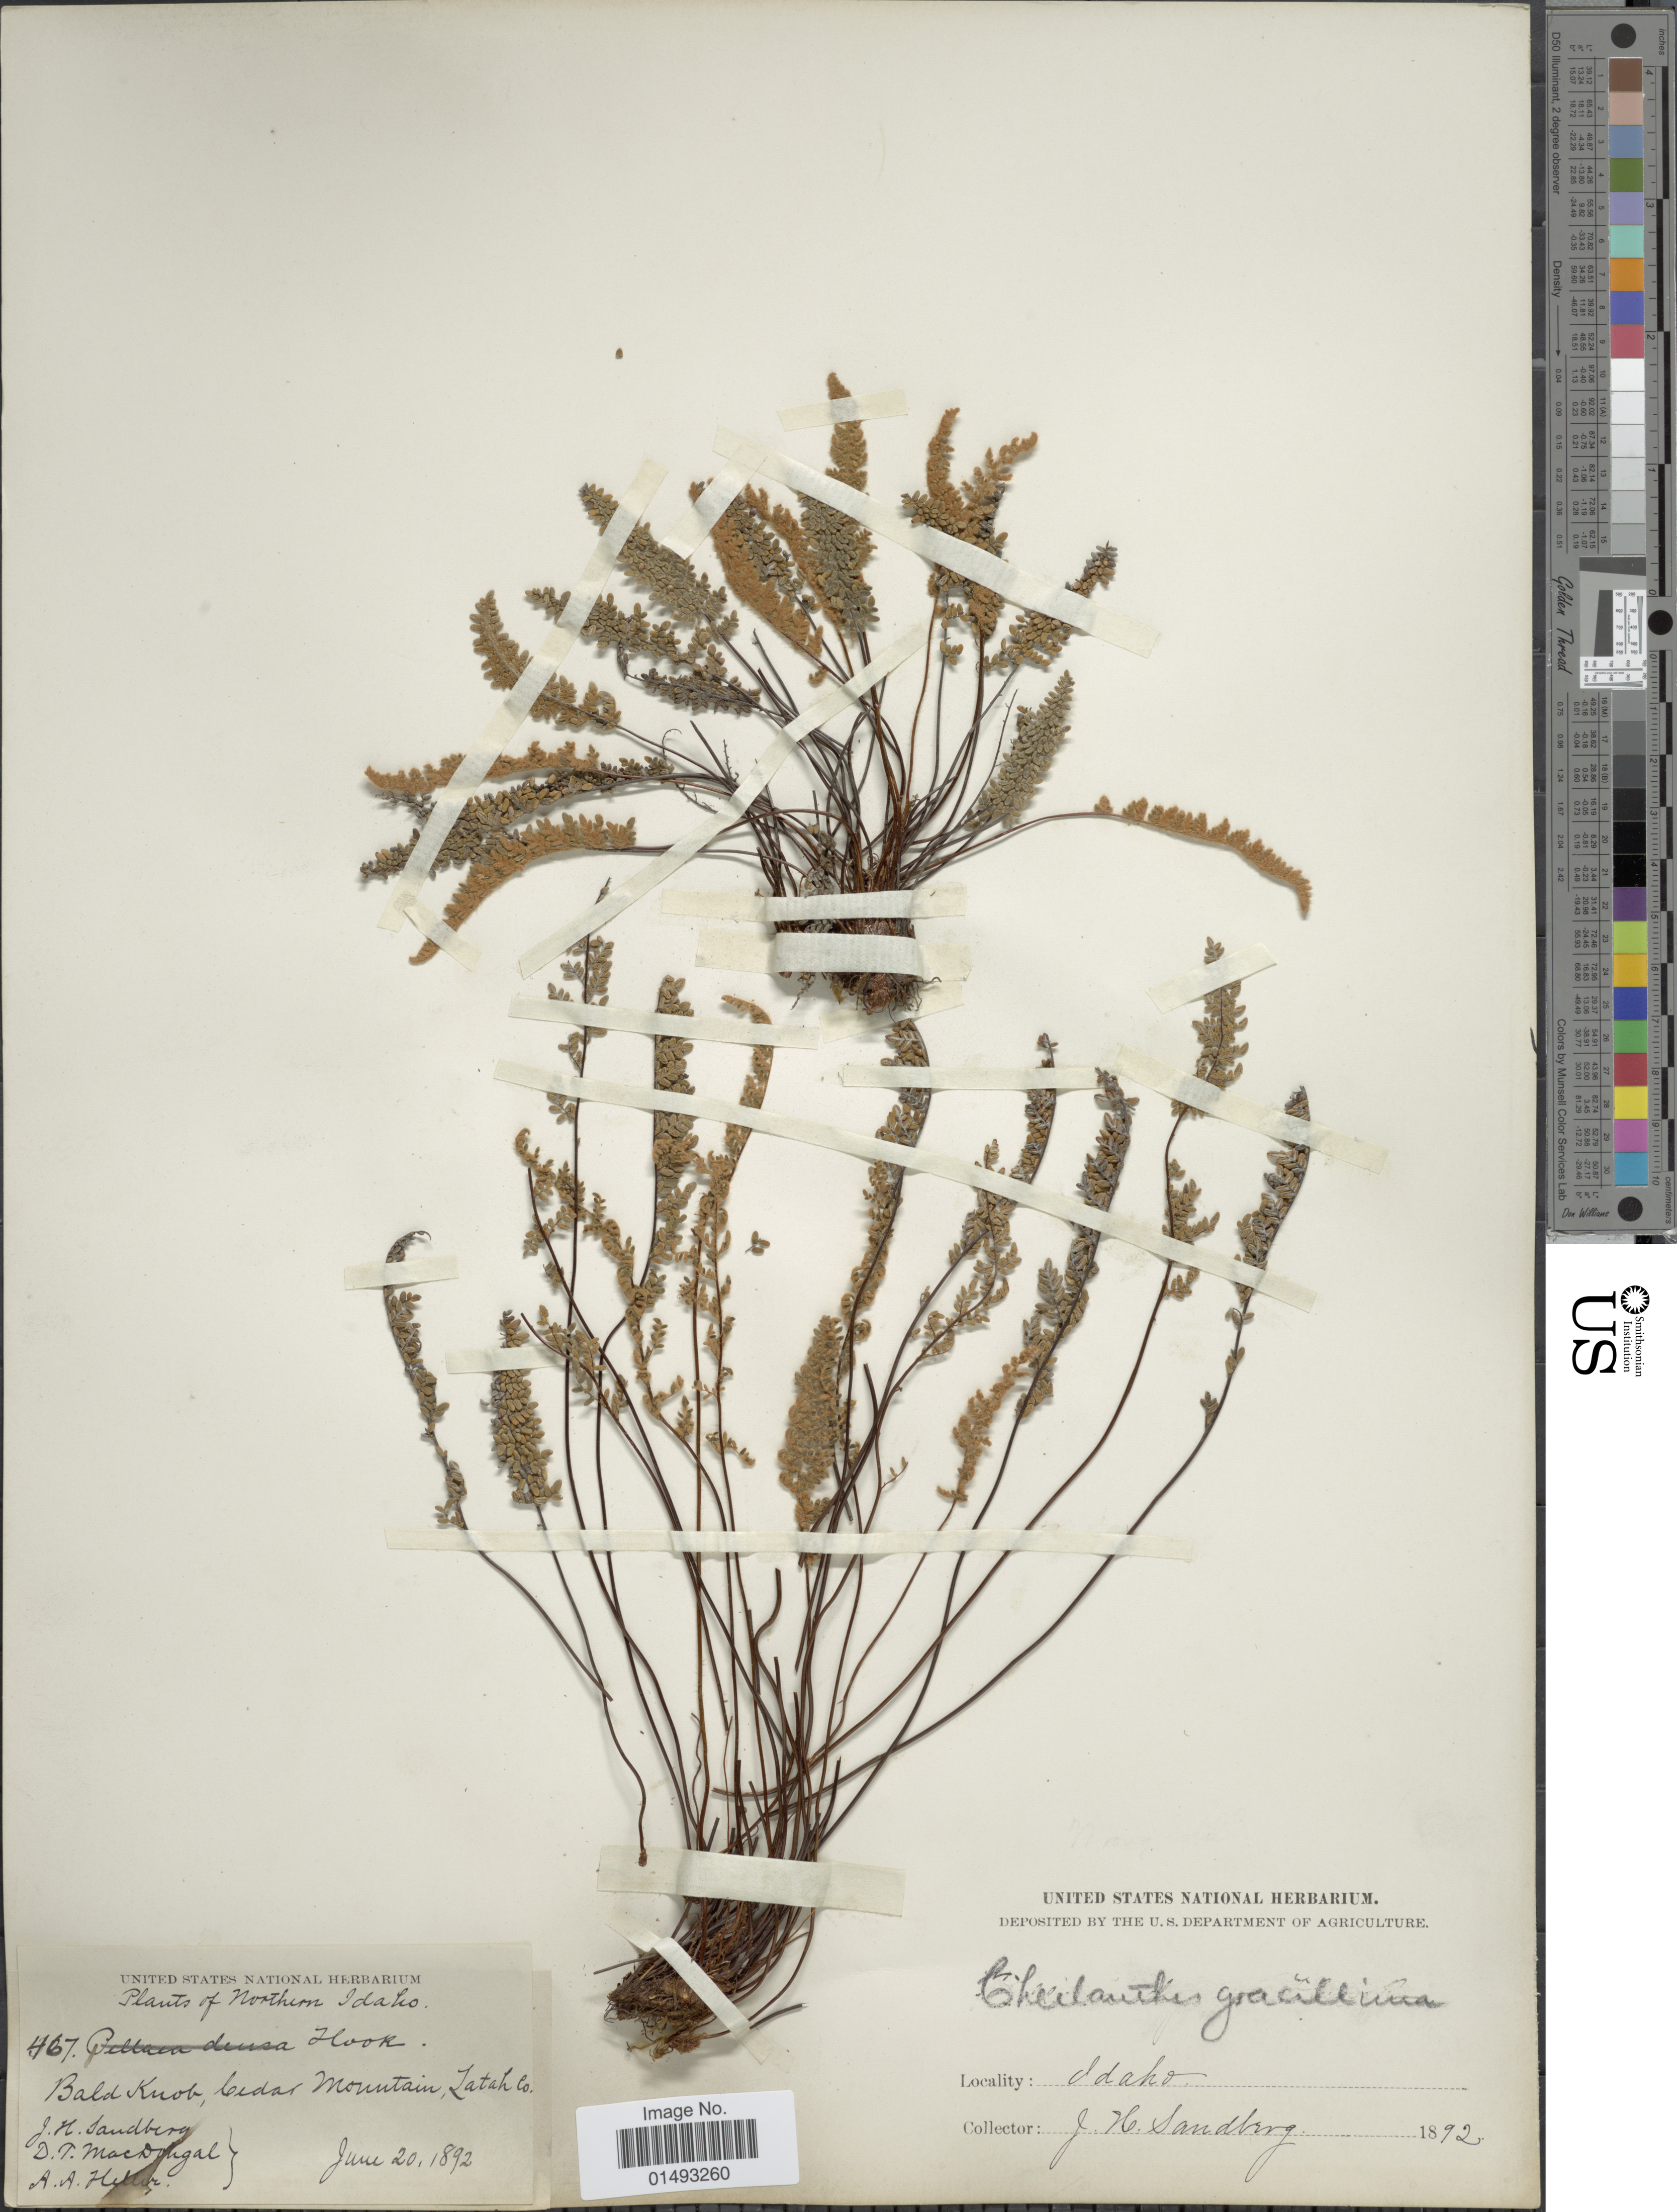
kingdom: Plantae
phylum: Tracheophyta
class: Polypodiopsida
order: Polypodiales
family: Pteridaceae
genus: Myriopteris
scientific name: Myriopteris gracillima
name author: (D.C. Eaton) J. Sm.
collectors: J. H. Sandberg, D. T. MacDougal & A. A. Heller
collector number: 467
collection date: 1892-06-20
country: United States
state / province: Idaho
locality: Northern Idaho, Bald Knob, Cedar Mountain, Latah Co.